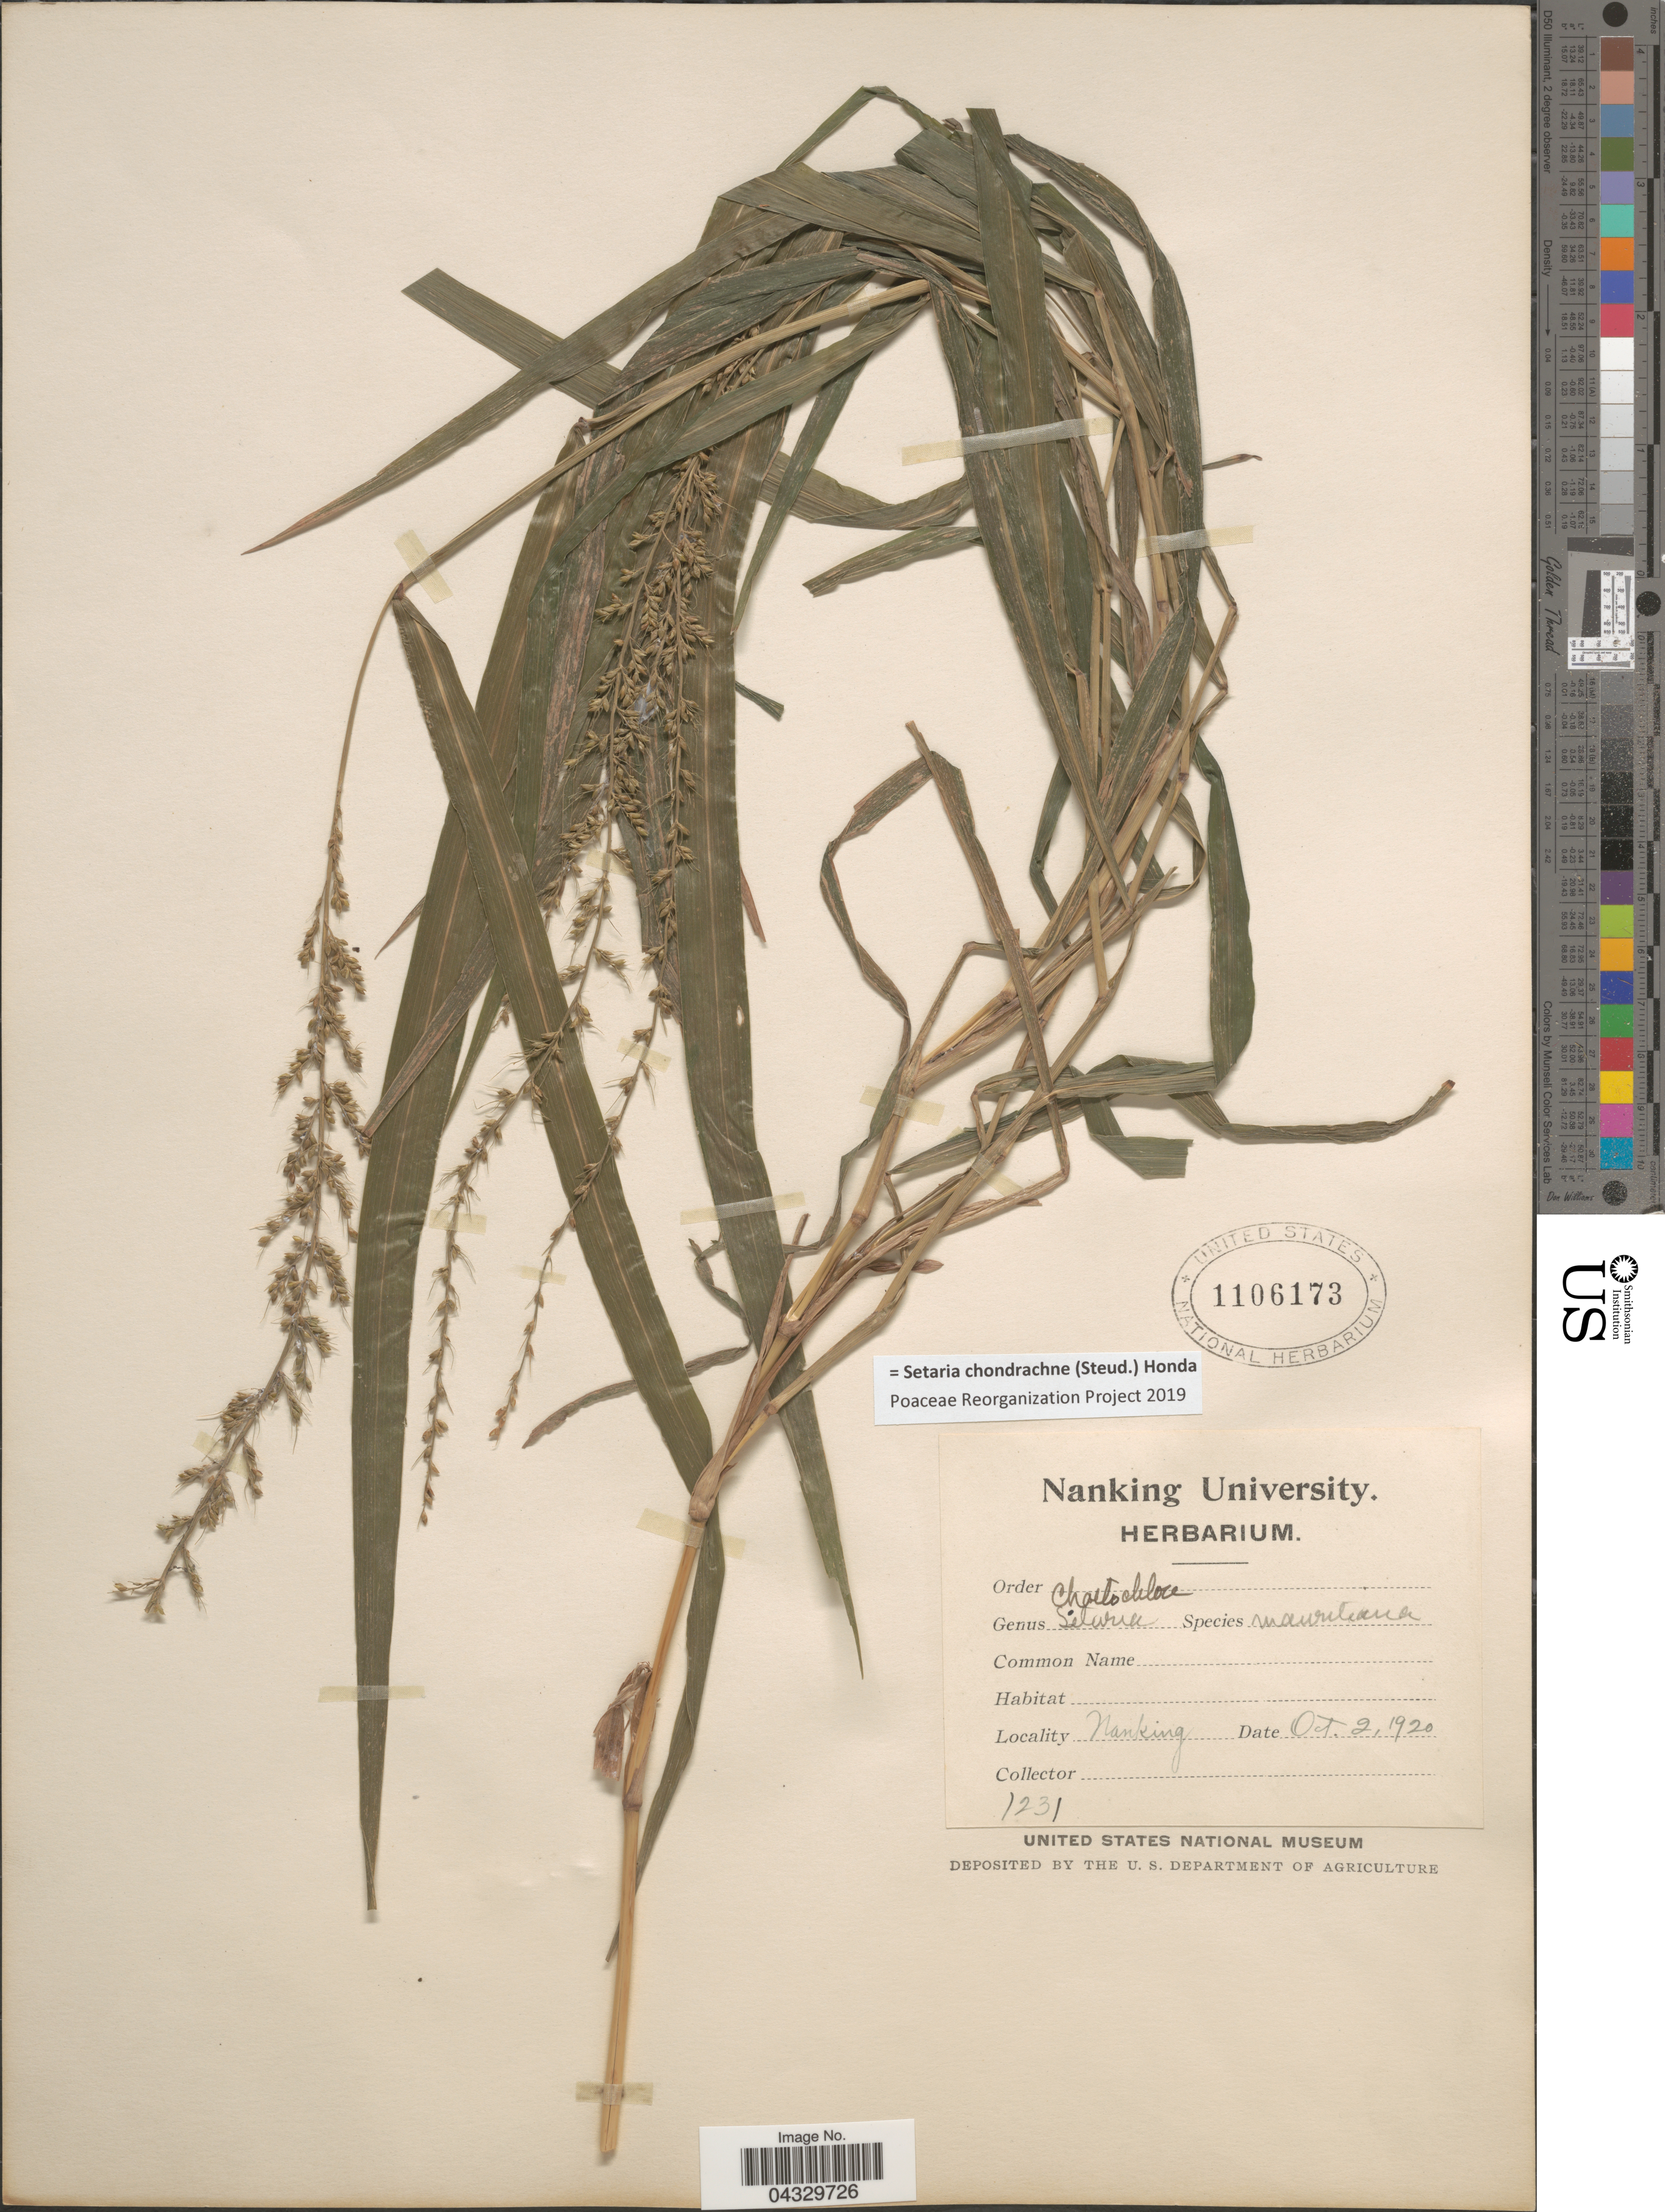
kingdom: Plantae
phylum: Tracheophyta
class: Liliopsida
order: Poales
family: Poaceae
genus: Setaria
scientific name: Setaria chondrachne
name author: (Steud.) Honda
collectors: ex herb. University of Nanking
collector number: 1231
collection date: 1920-10-02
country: China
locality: Nanking.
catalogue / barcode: US 1106173